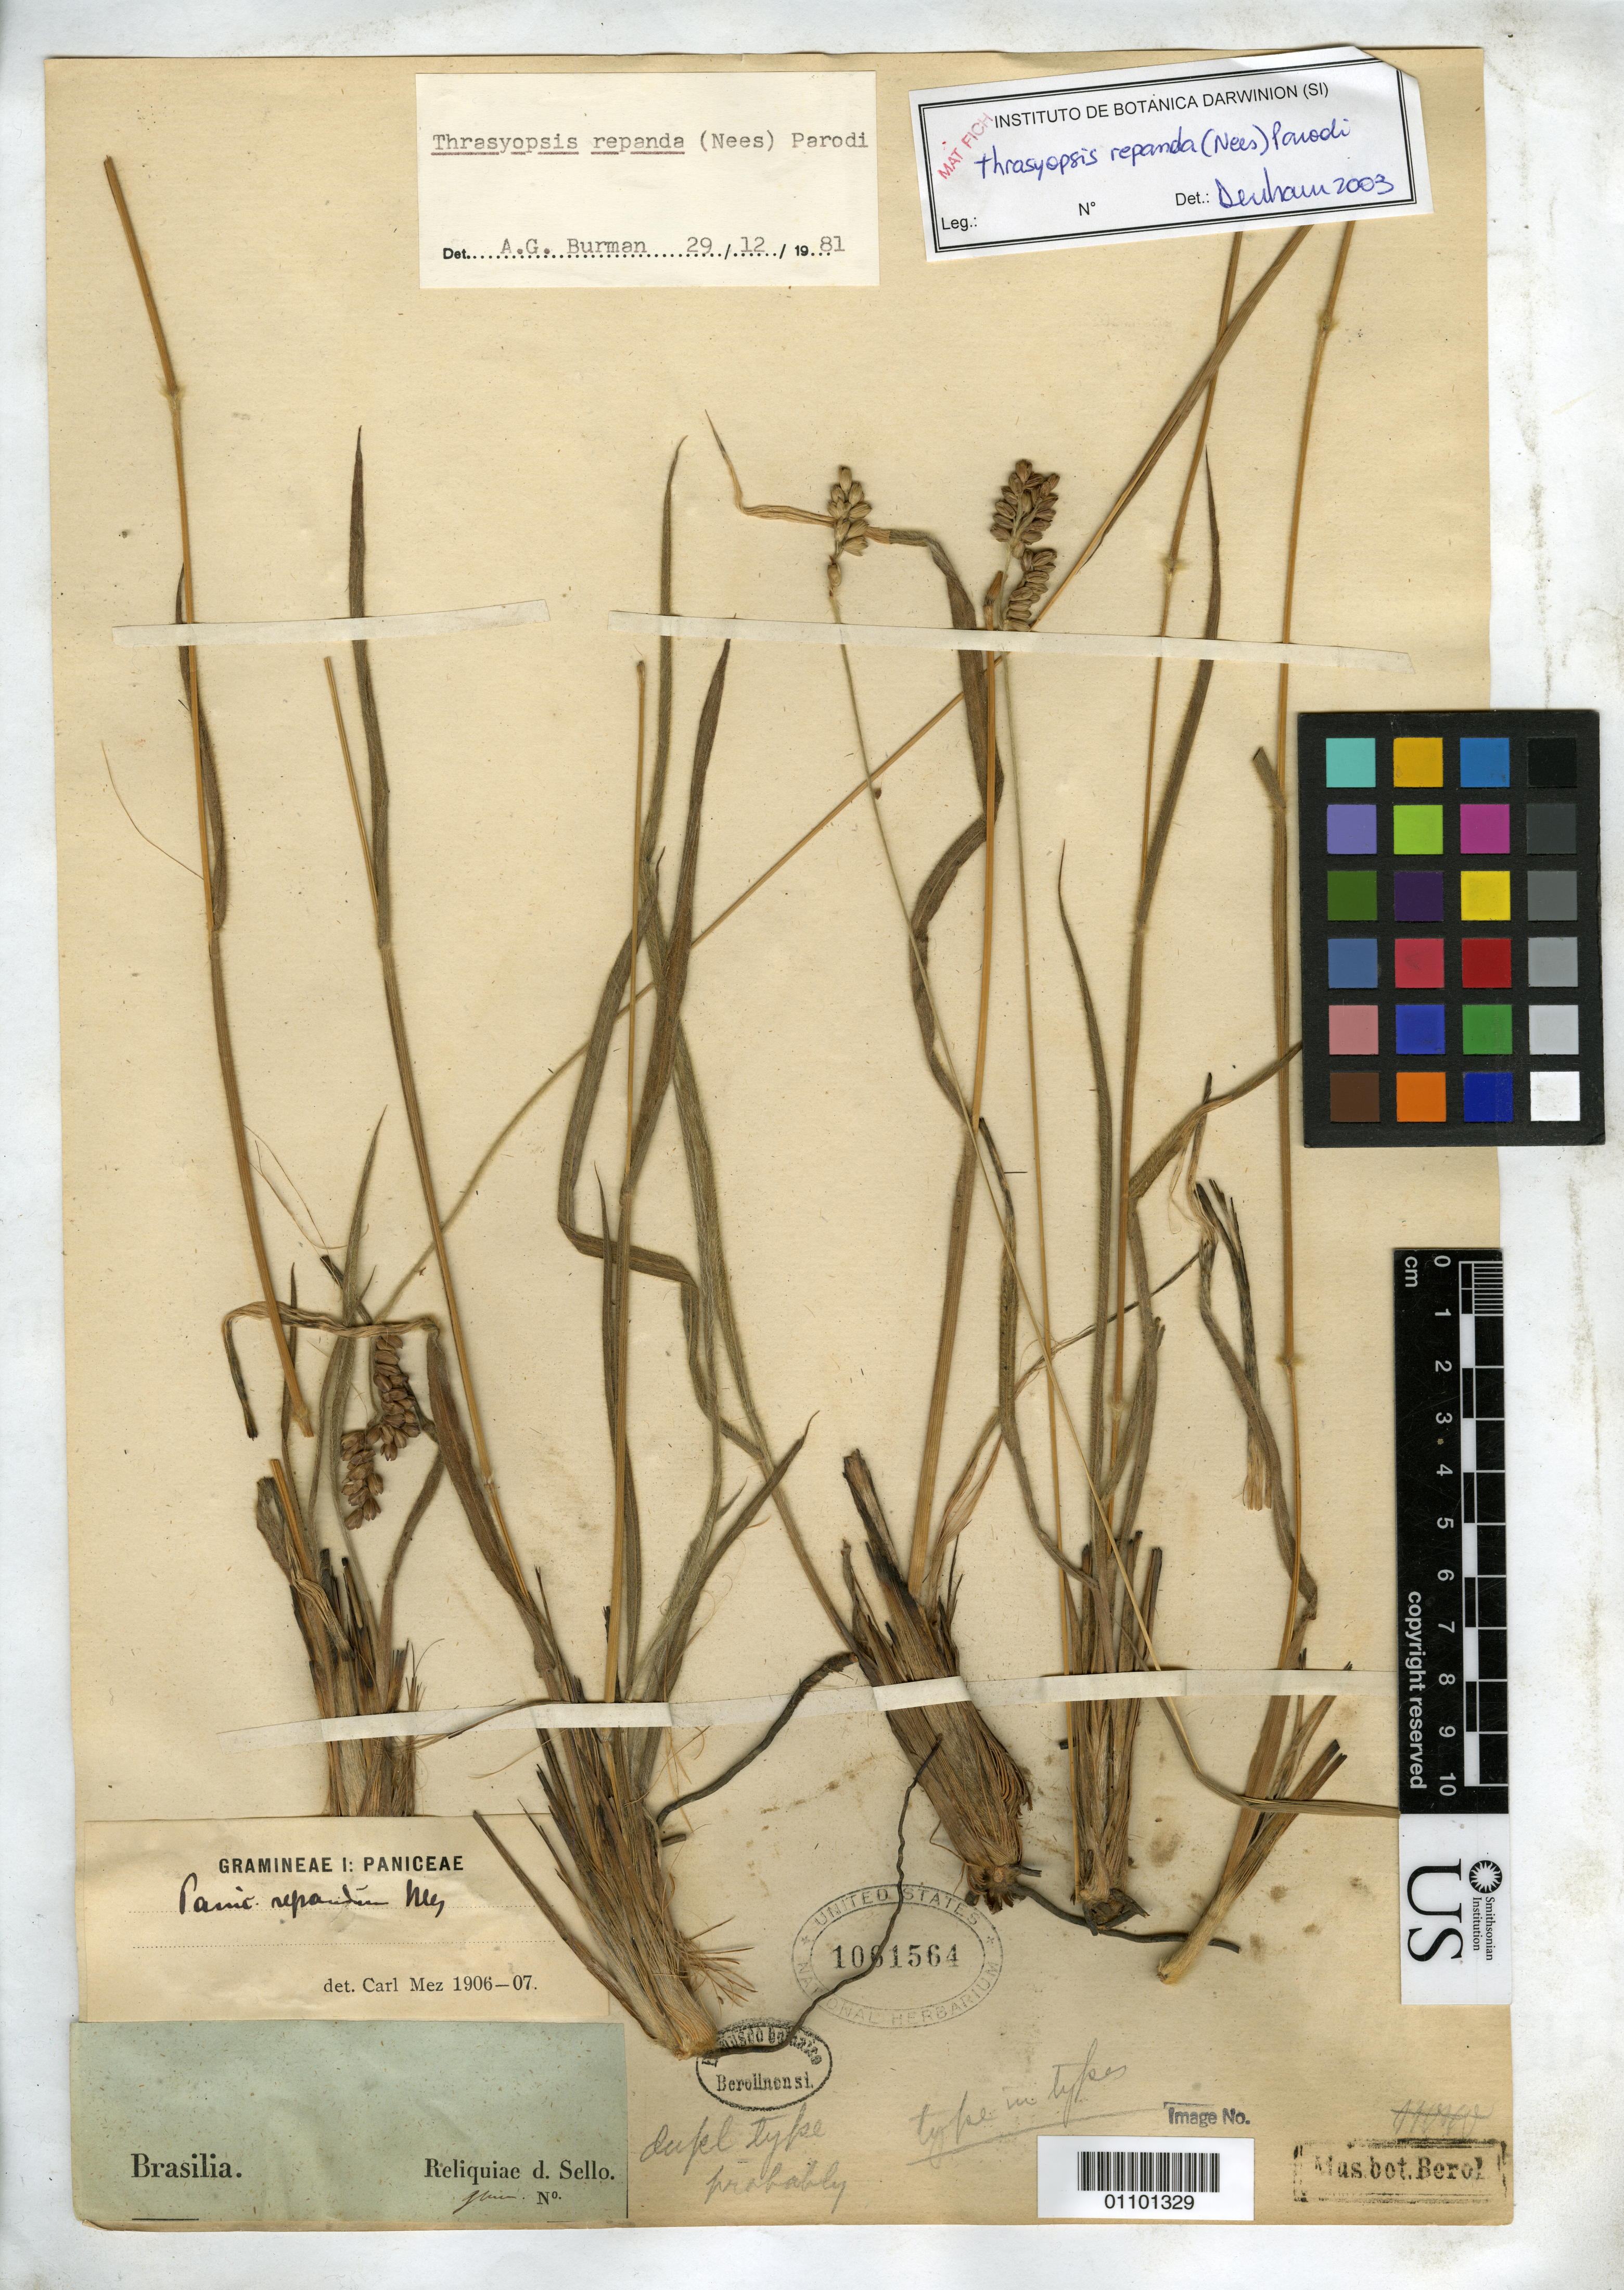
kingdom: Plantae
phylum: Tracheophyta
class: Liliopsida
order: Poales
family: Poaceae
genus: Panicum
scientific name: Panicum repandum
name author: Nees in Mart.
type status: Possible Type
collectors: F. Sellow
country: Brazil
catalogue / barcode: US 1061564